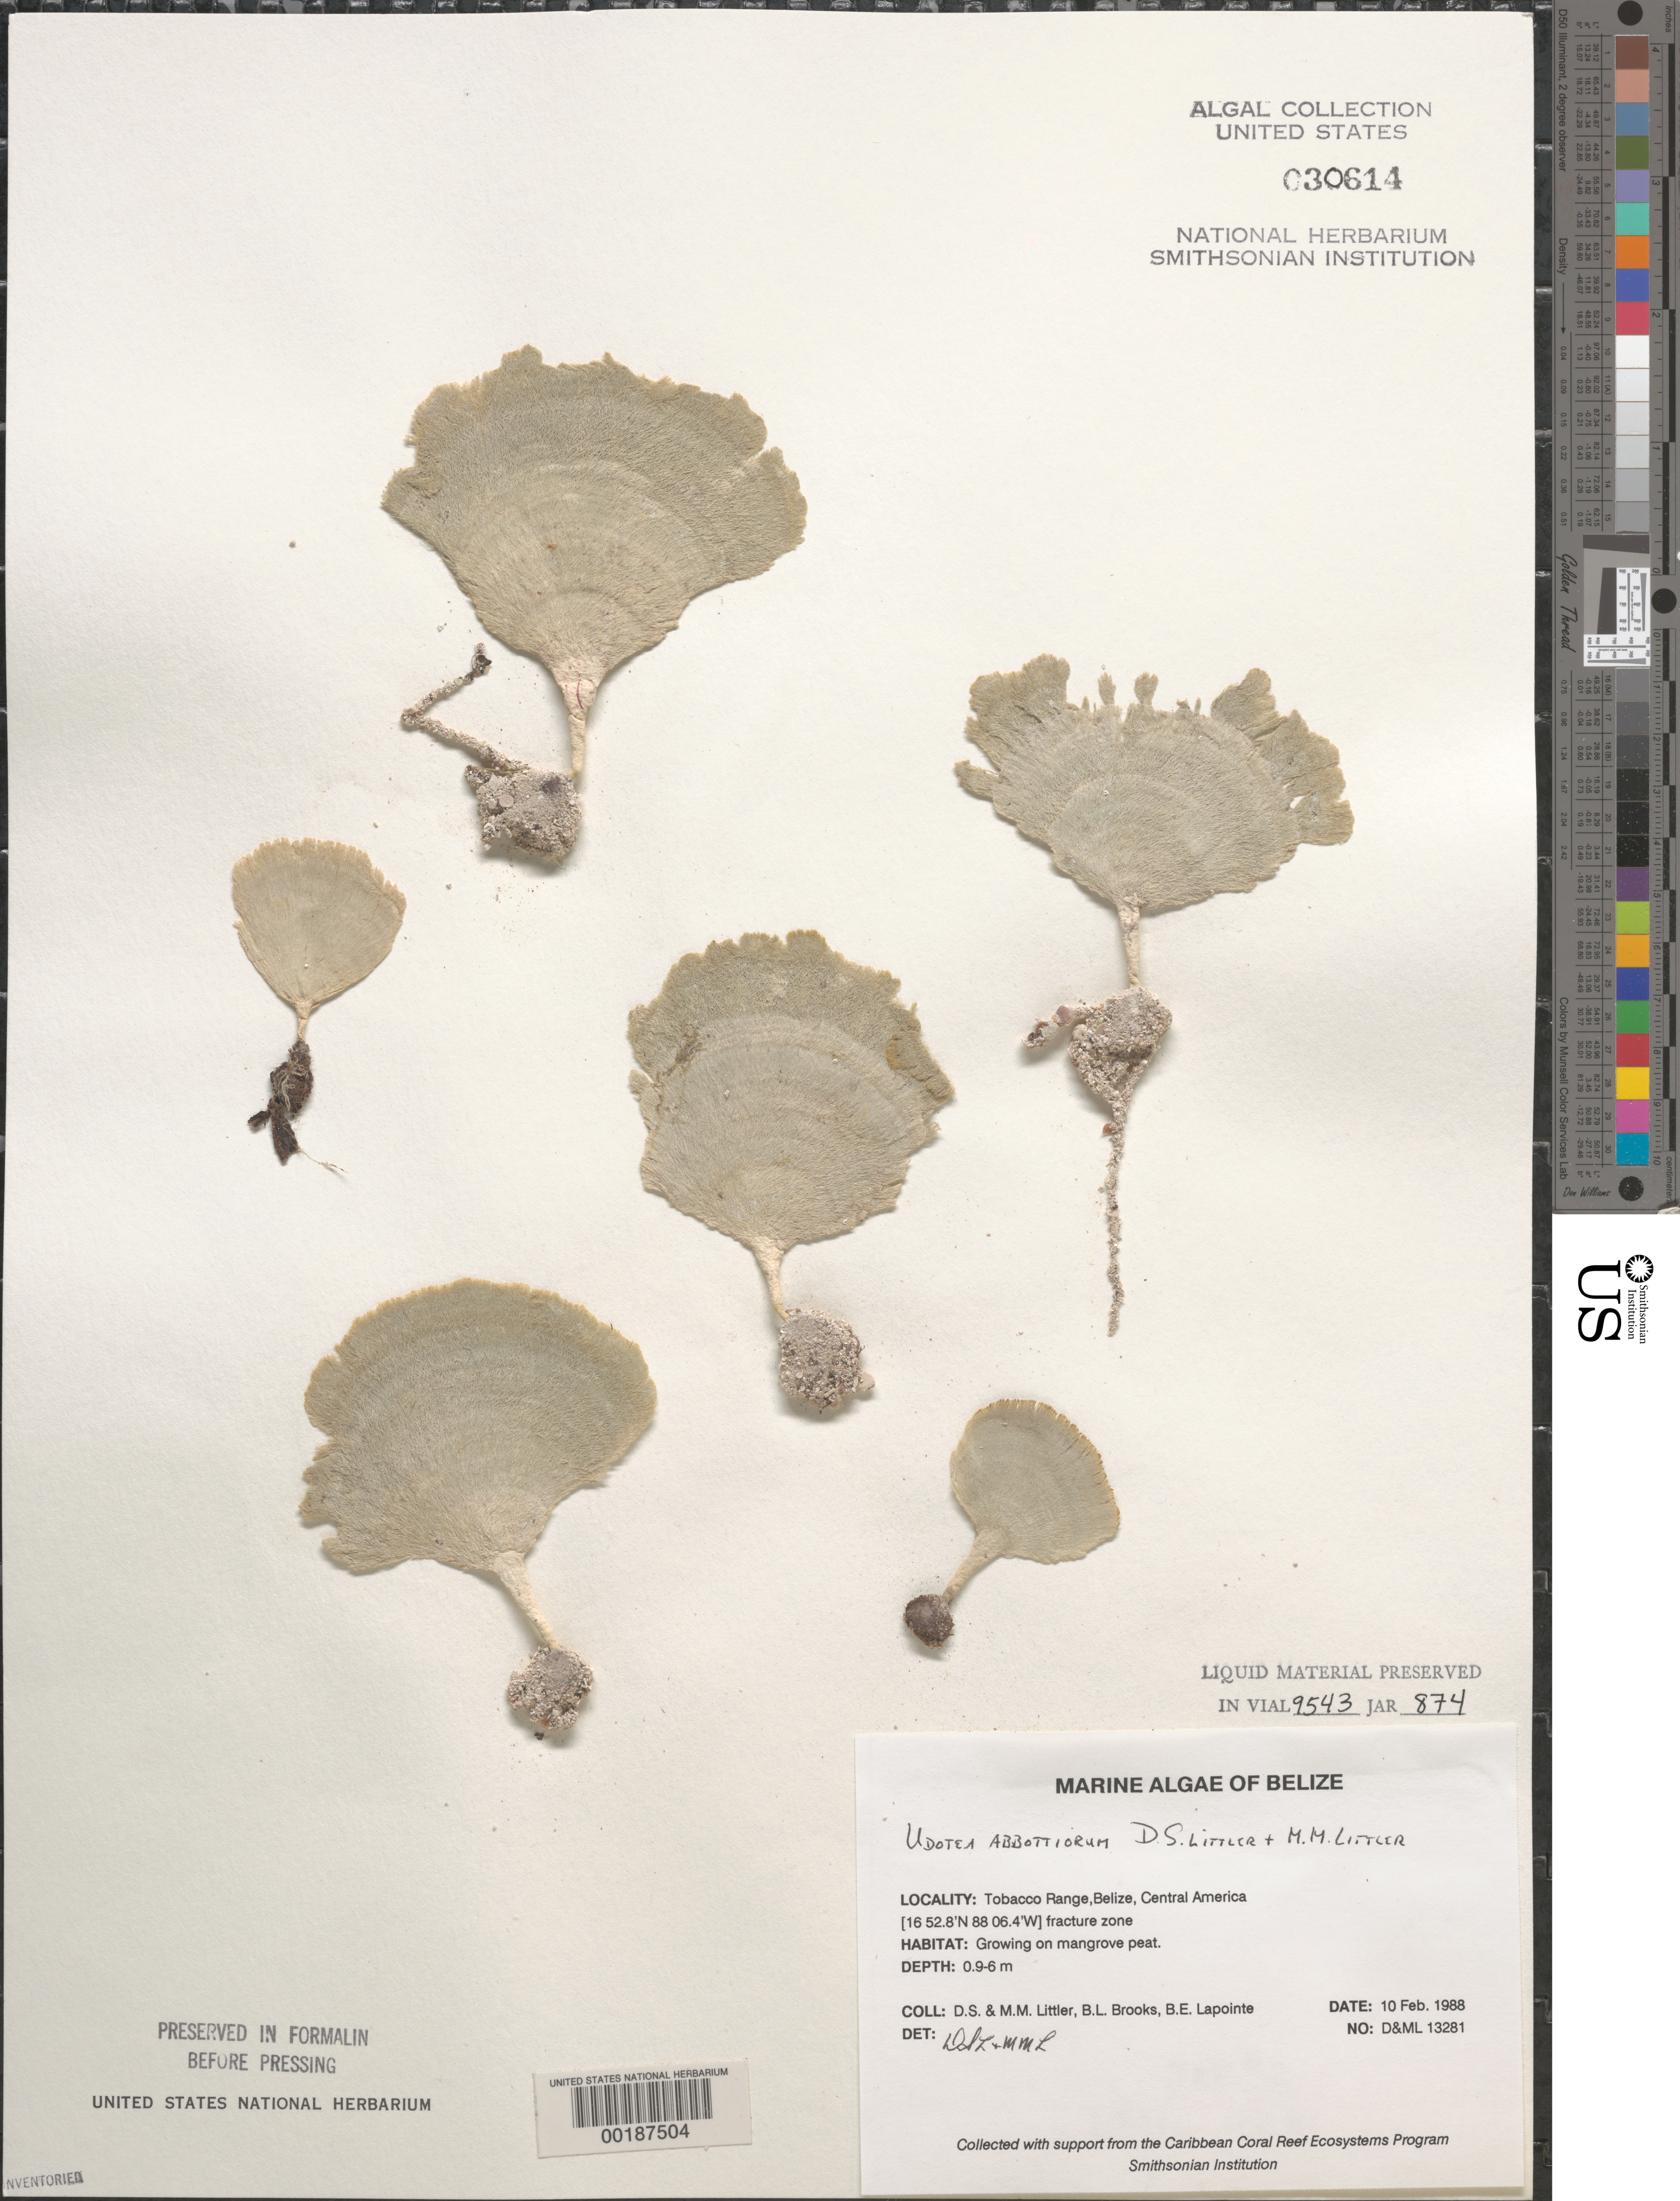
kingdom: Plantae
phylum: Chlorophyta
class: Ulvophyceae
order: Bryopsidales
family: Udoteaceae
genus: Udotea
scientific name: Udotea abbottiorum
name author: D.S. Littler & Littler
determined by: Littler, D. S.; Littler, M. M.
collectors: D. S. Littler, M. M. Littler, B. Brooks & B. Lapointe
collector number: D&ML 13281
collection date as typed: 10 Feb 1988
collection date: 1988-02-10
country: Belize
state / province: Stann Creek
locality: Tobacco Range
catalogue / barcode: US 30614